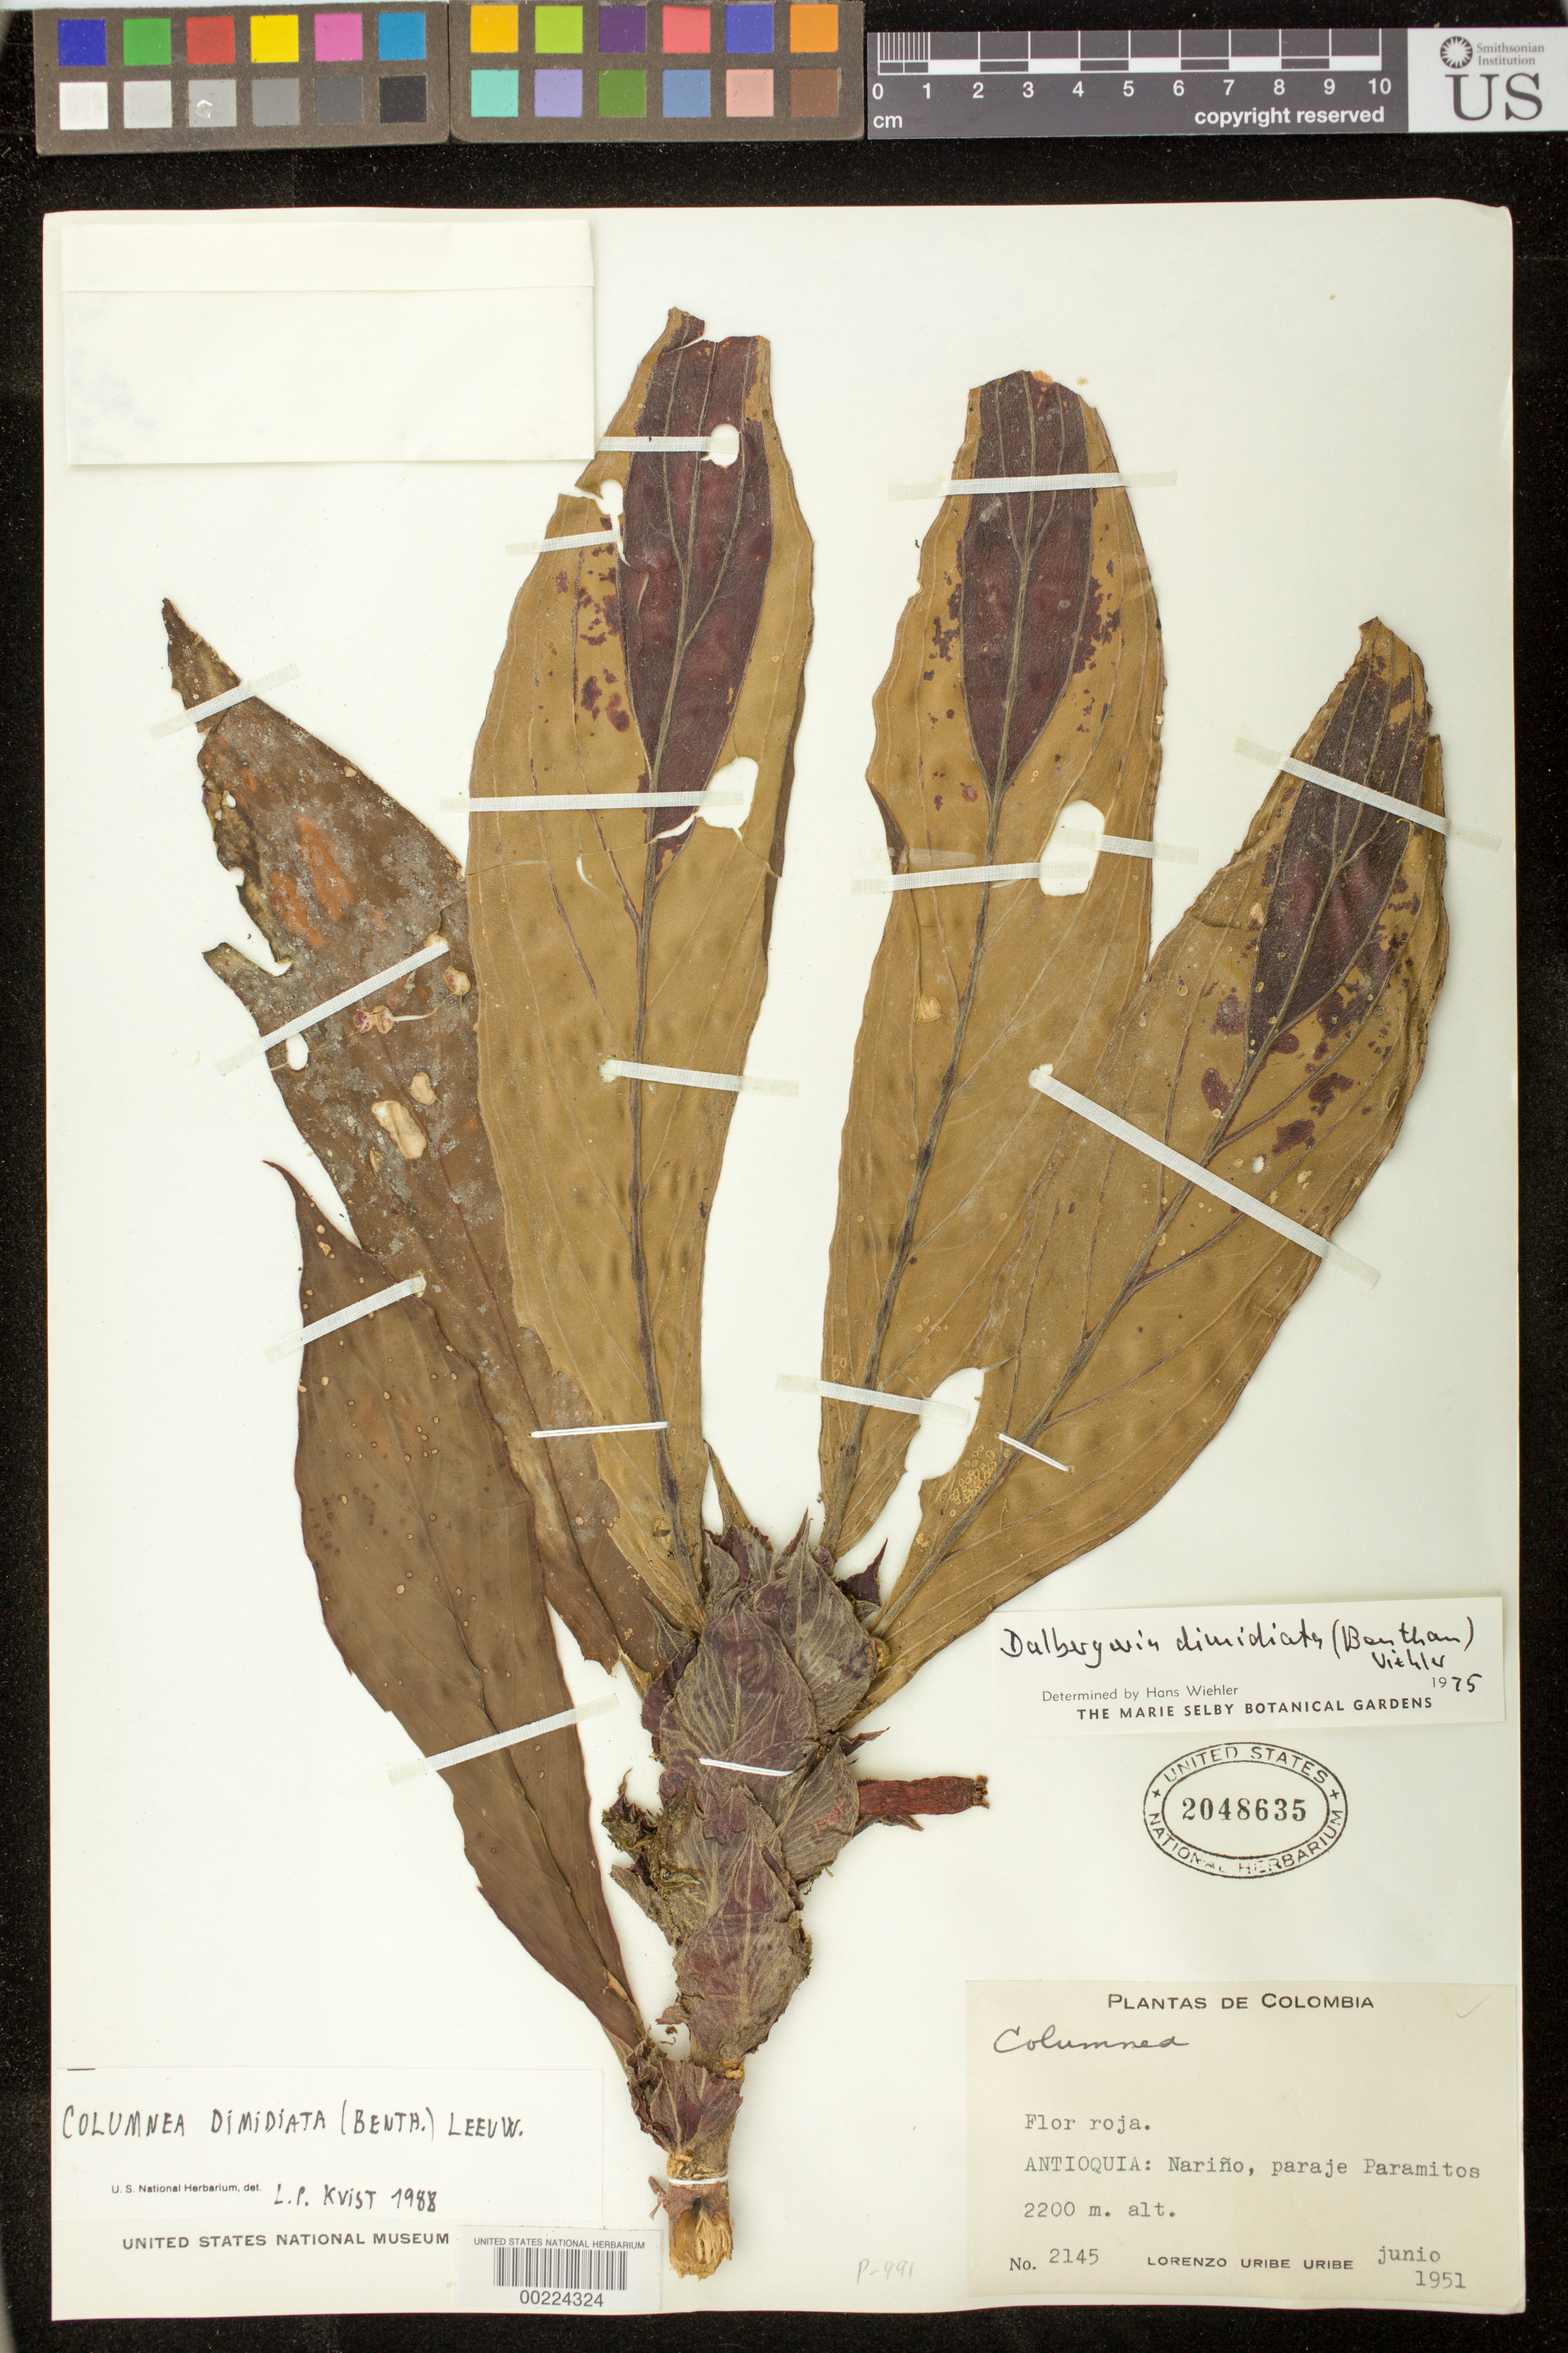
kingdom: Plantae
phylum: Tracheophyta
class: Magnoliopsida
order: Lamiales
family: Gesneriaceae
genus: Glossoloma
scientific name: Glossoloma herthae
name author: (Mansf.) J.L. Clark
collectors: L. Uribe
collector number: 2145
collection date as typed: Jun 1951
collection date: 1951-06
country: Colombia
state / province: Antioquia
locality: Narino, Paramitos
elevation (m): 2200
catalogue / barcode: US 2048635